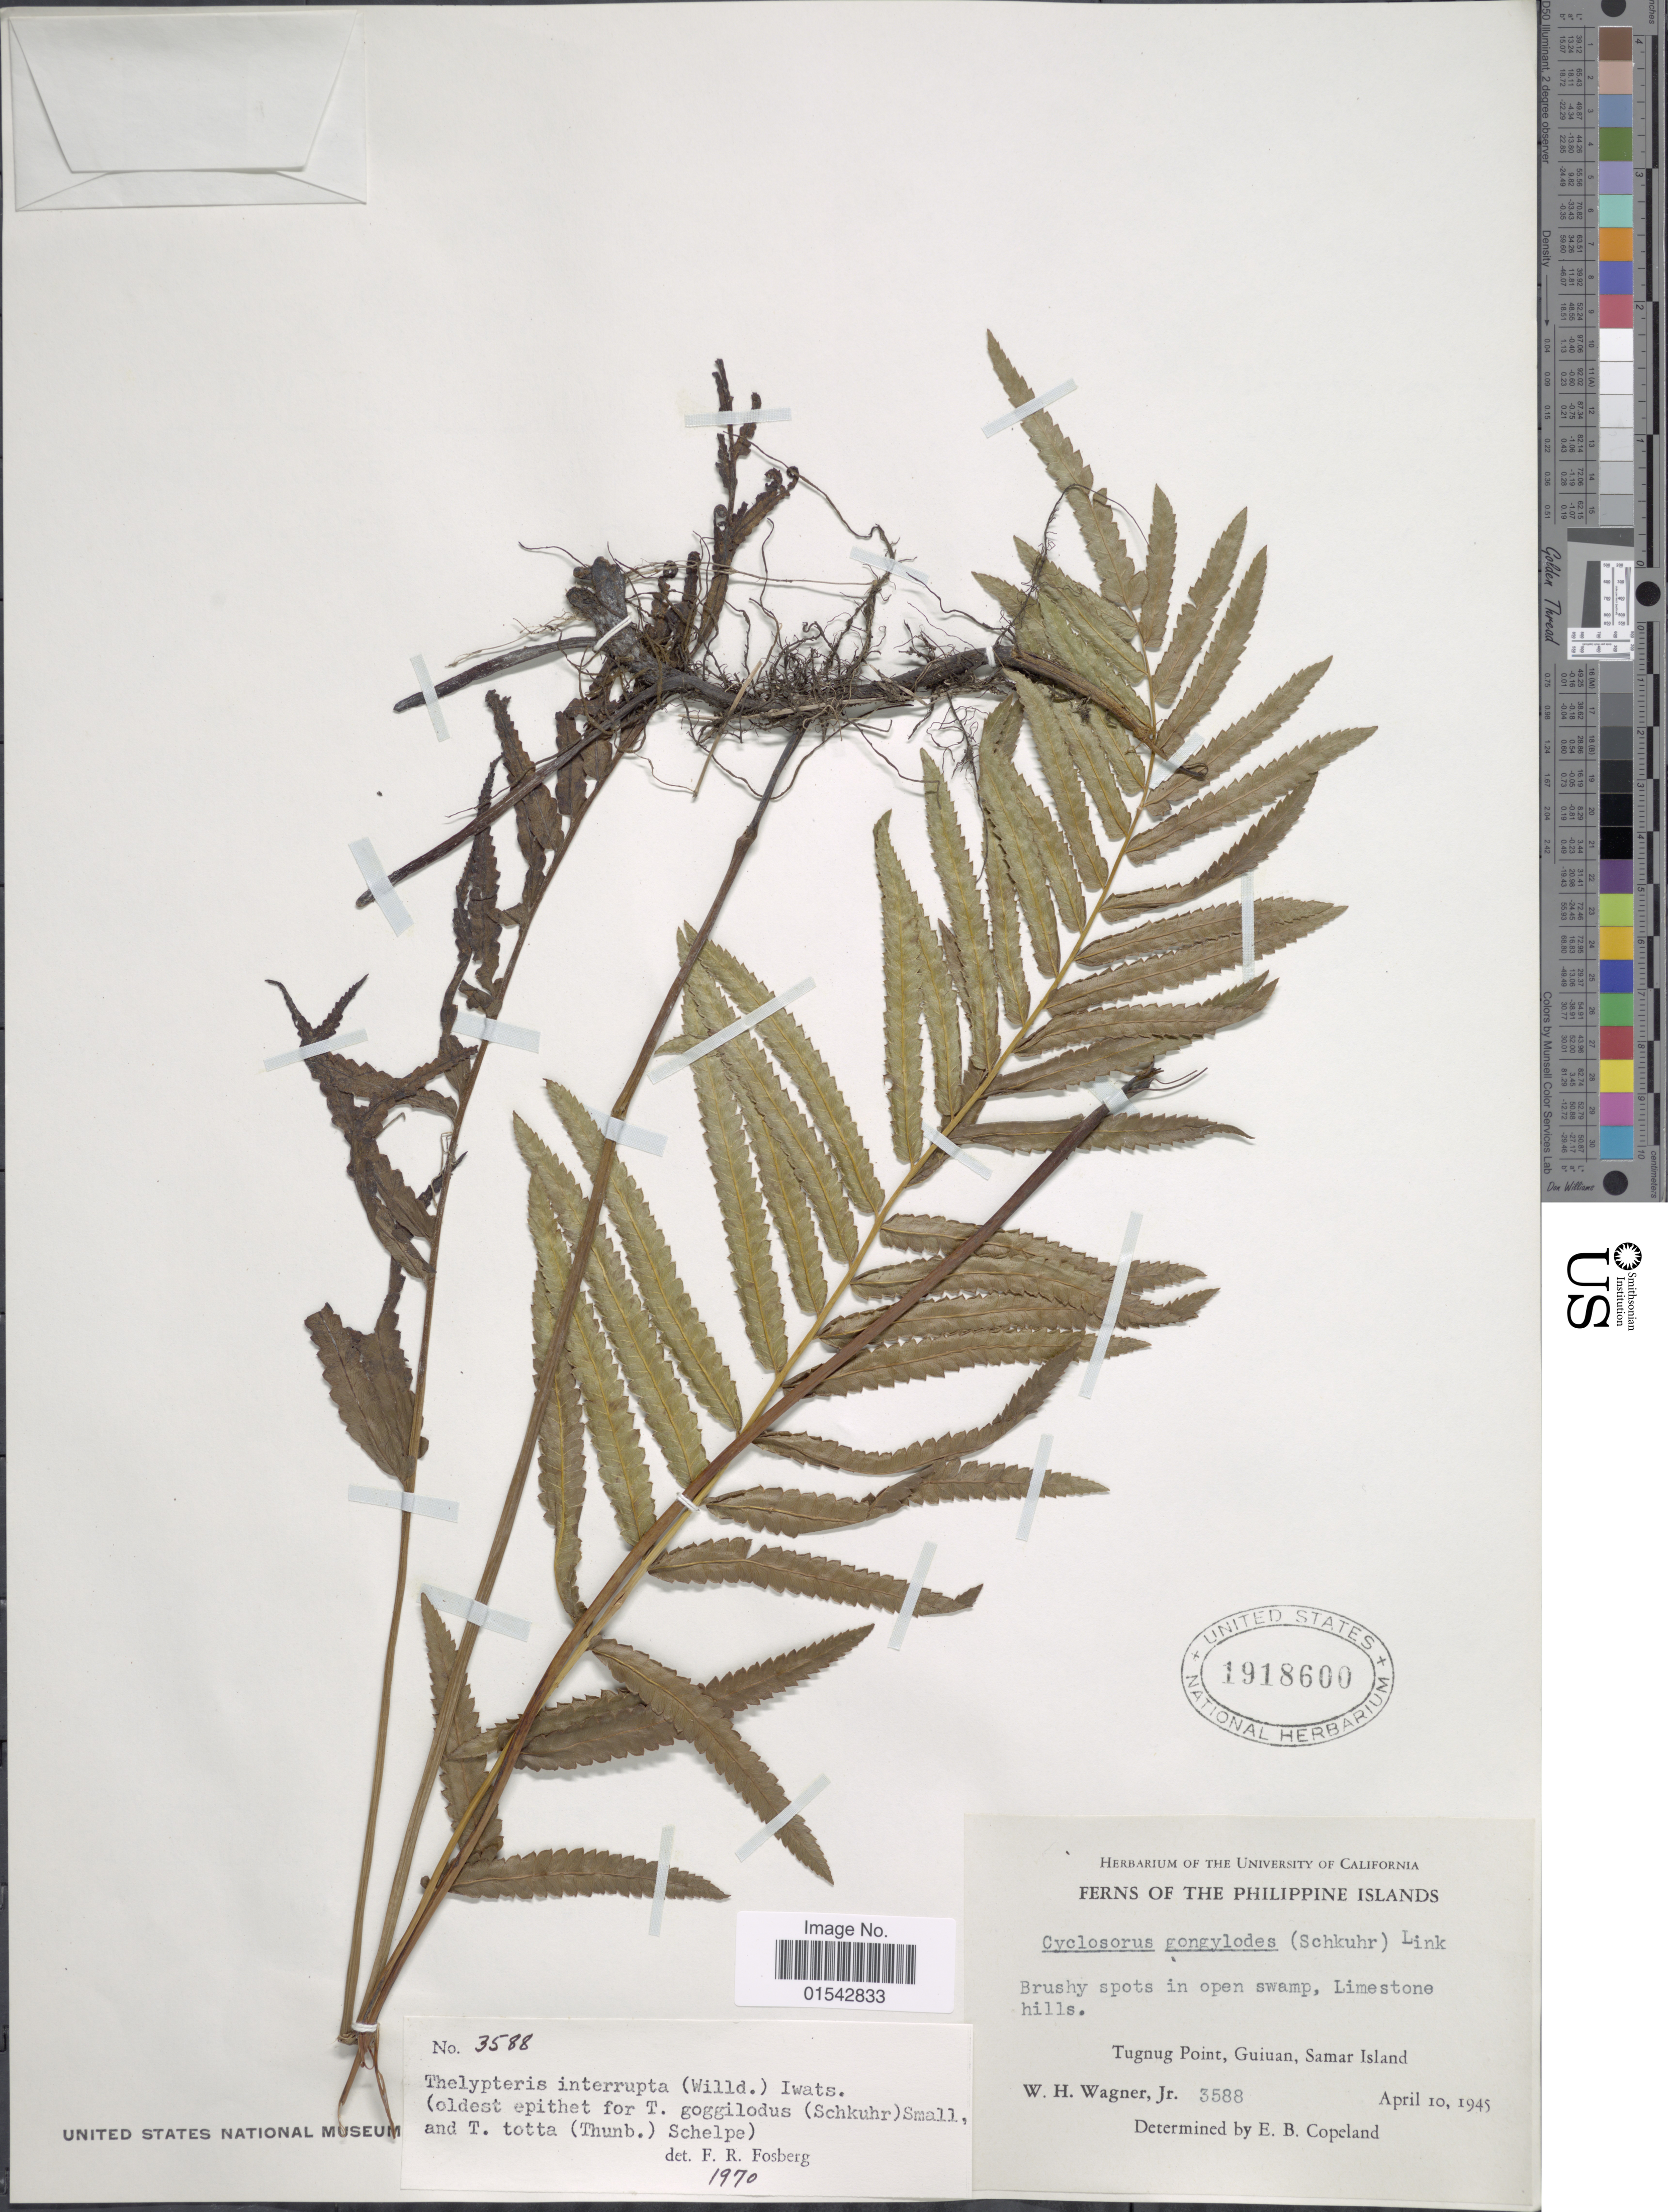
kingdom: Plantae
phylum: Tracheophyta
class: Polypodiopsida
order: Polypodiales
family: Thelypteridaceae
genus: Cyclosorus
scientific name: Cyclosorus interruptus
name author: (Willd.) H. Itô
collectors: W. H. Wagner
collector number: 3588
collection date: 1945-04-10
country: Philippines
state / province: Eastern Visayas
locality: Philippine Islands, Tugnug point, Guiuan, Samar Island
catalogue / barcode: US 1918600